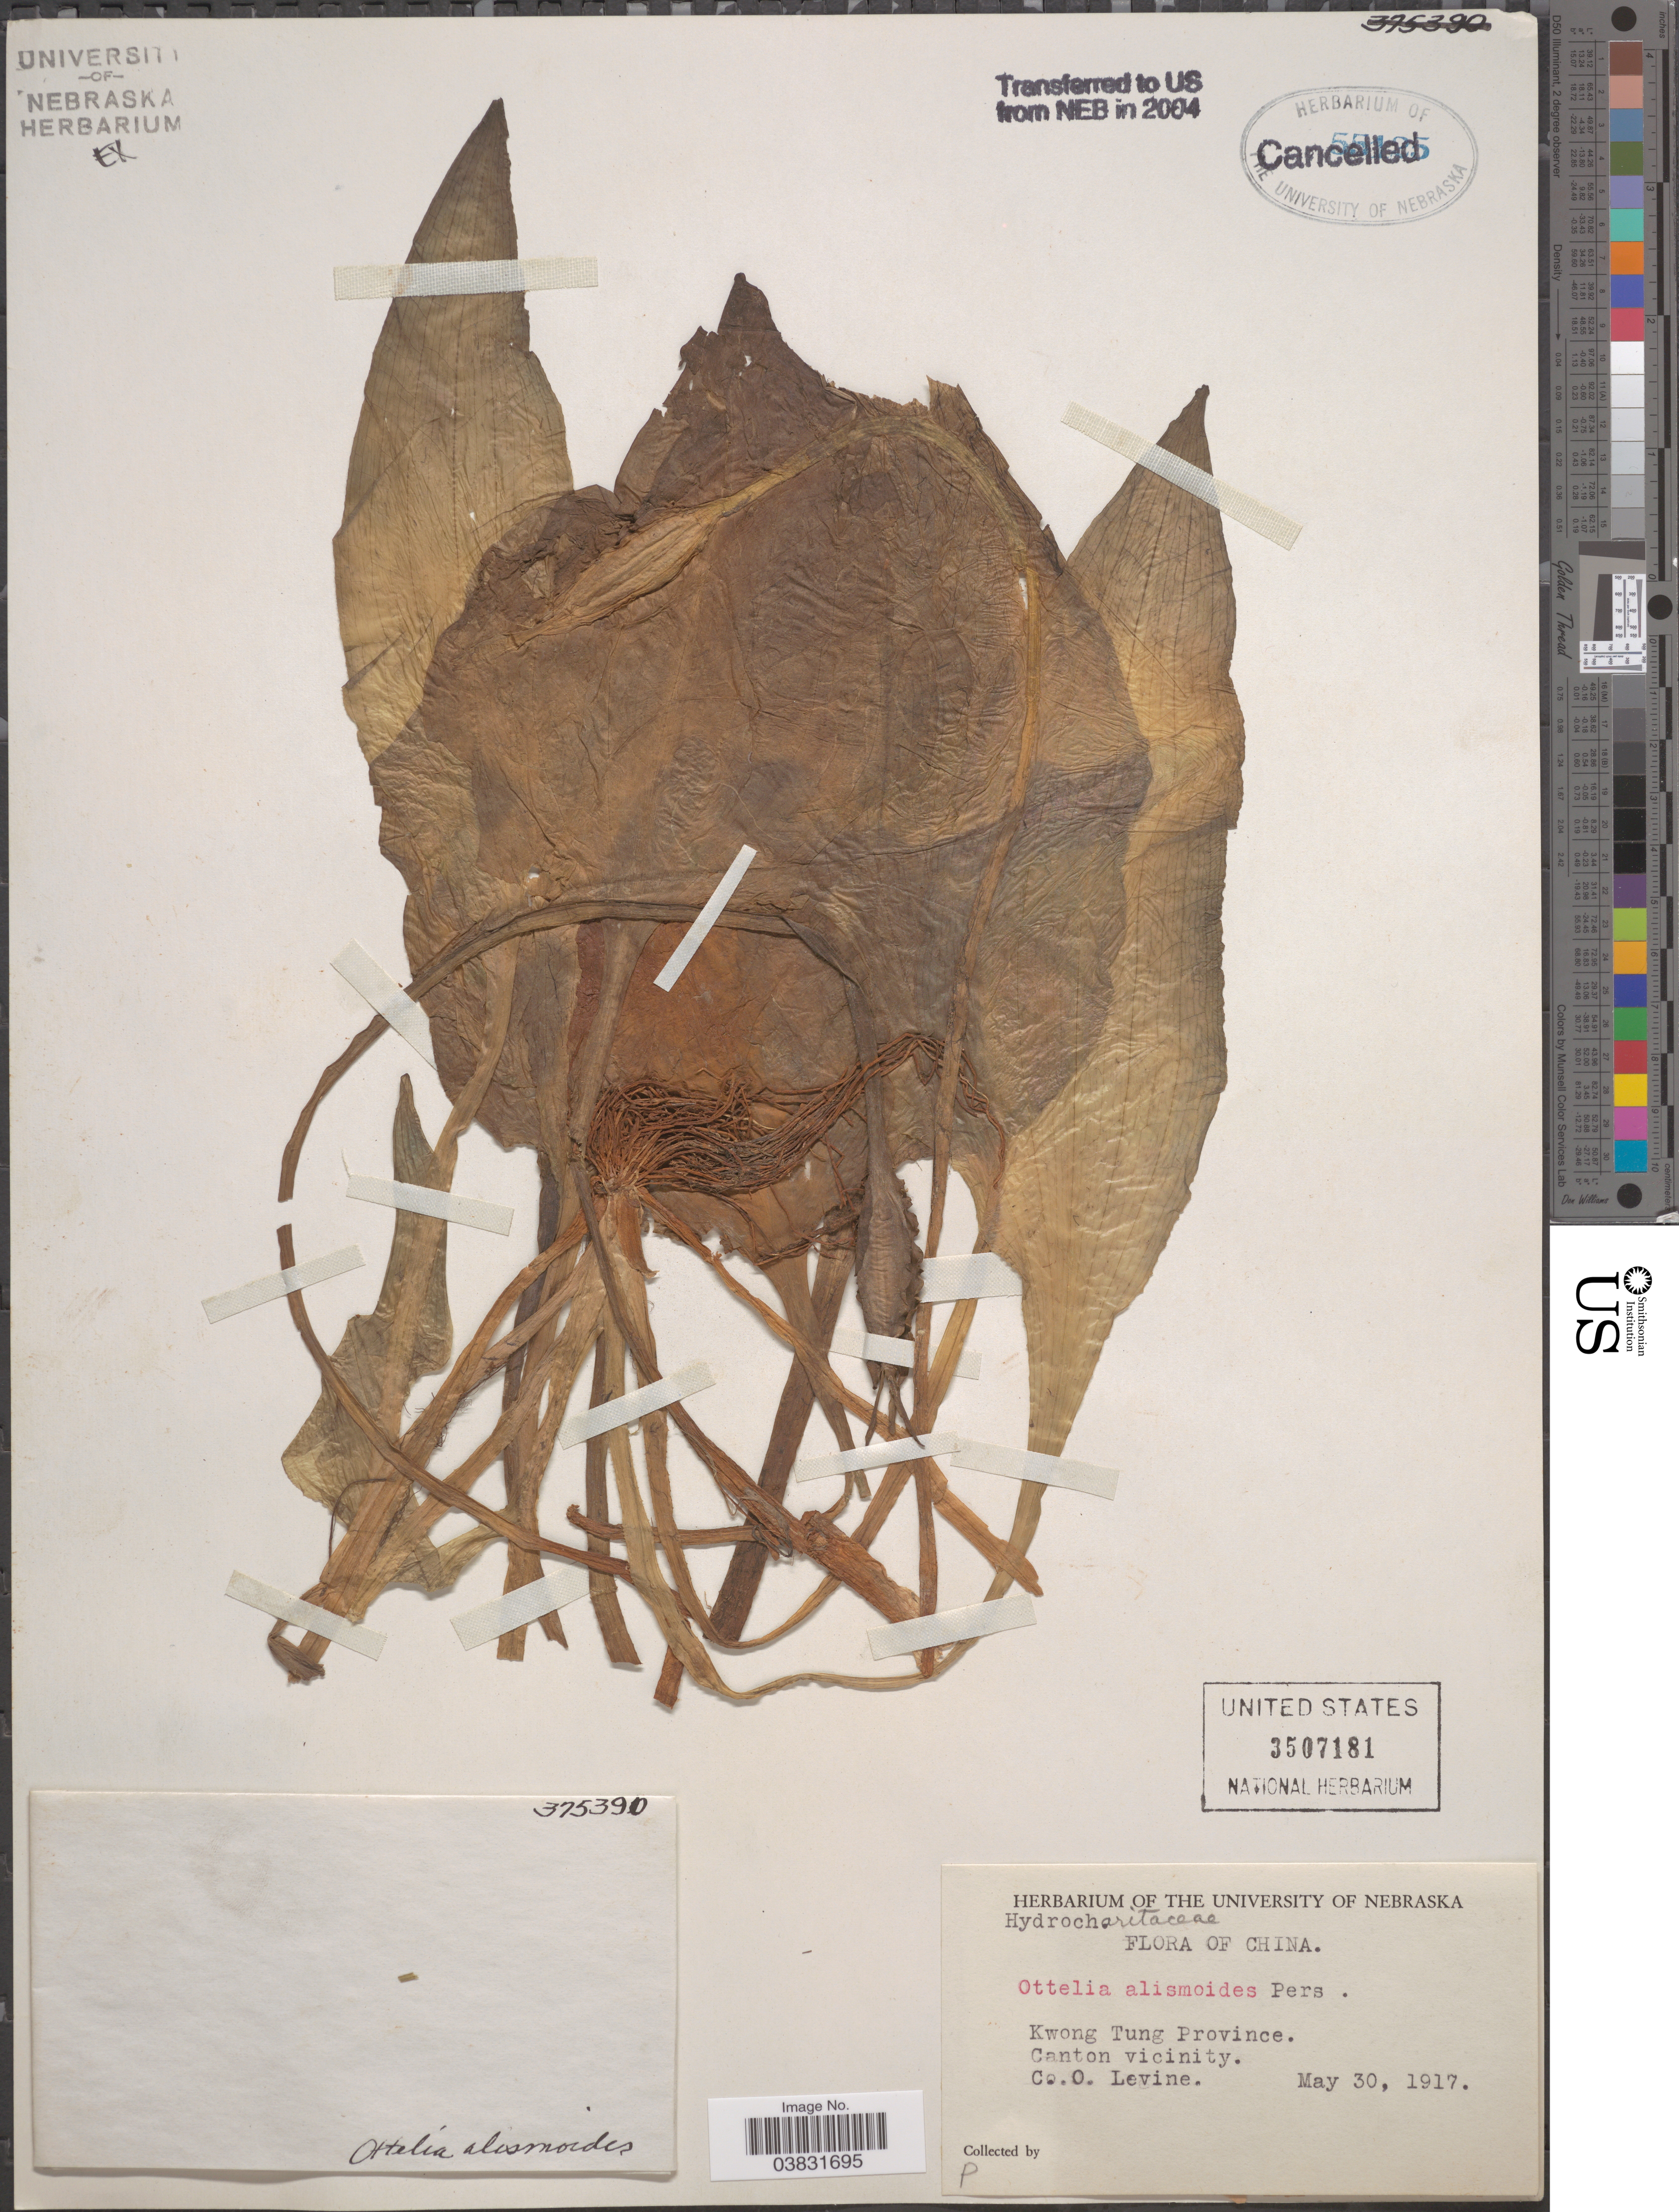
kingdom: Plantae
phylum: Tracheophyta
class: Liliopsida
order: Alismatales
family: Hydrocharitaceae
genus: Ottelia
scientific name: Ottelia alismoides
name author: Pers.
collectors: C. O. Levine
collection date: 1917-05-30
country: China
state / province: Guangdong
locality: Kwong Tung Province, Canton vicinity.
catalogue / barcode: US 3507181